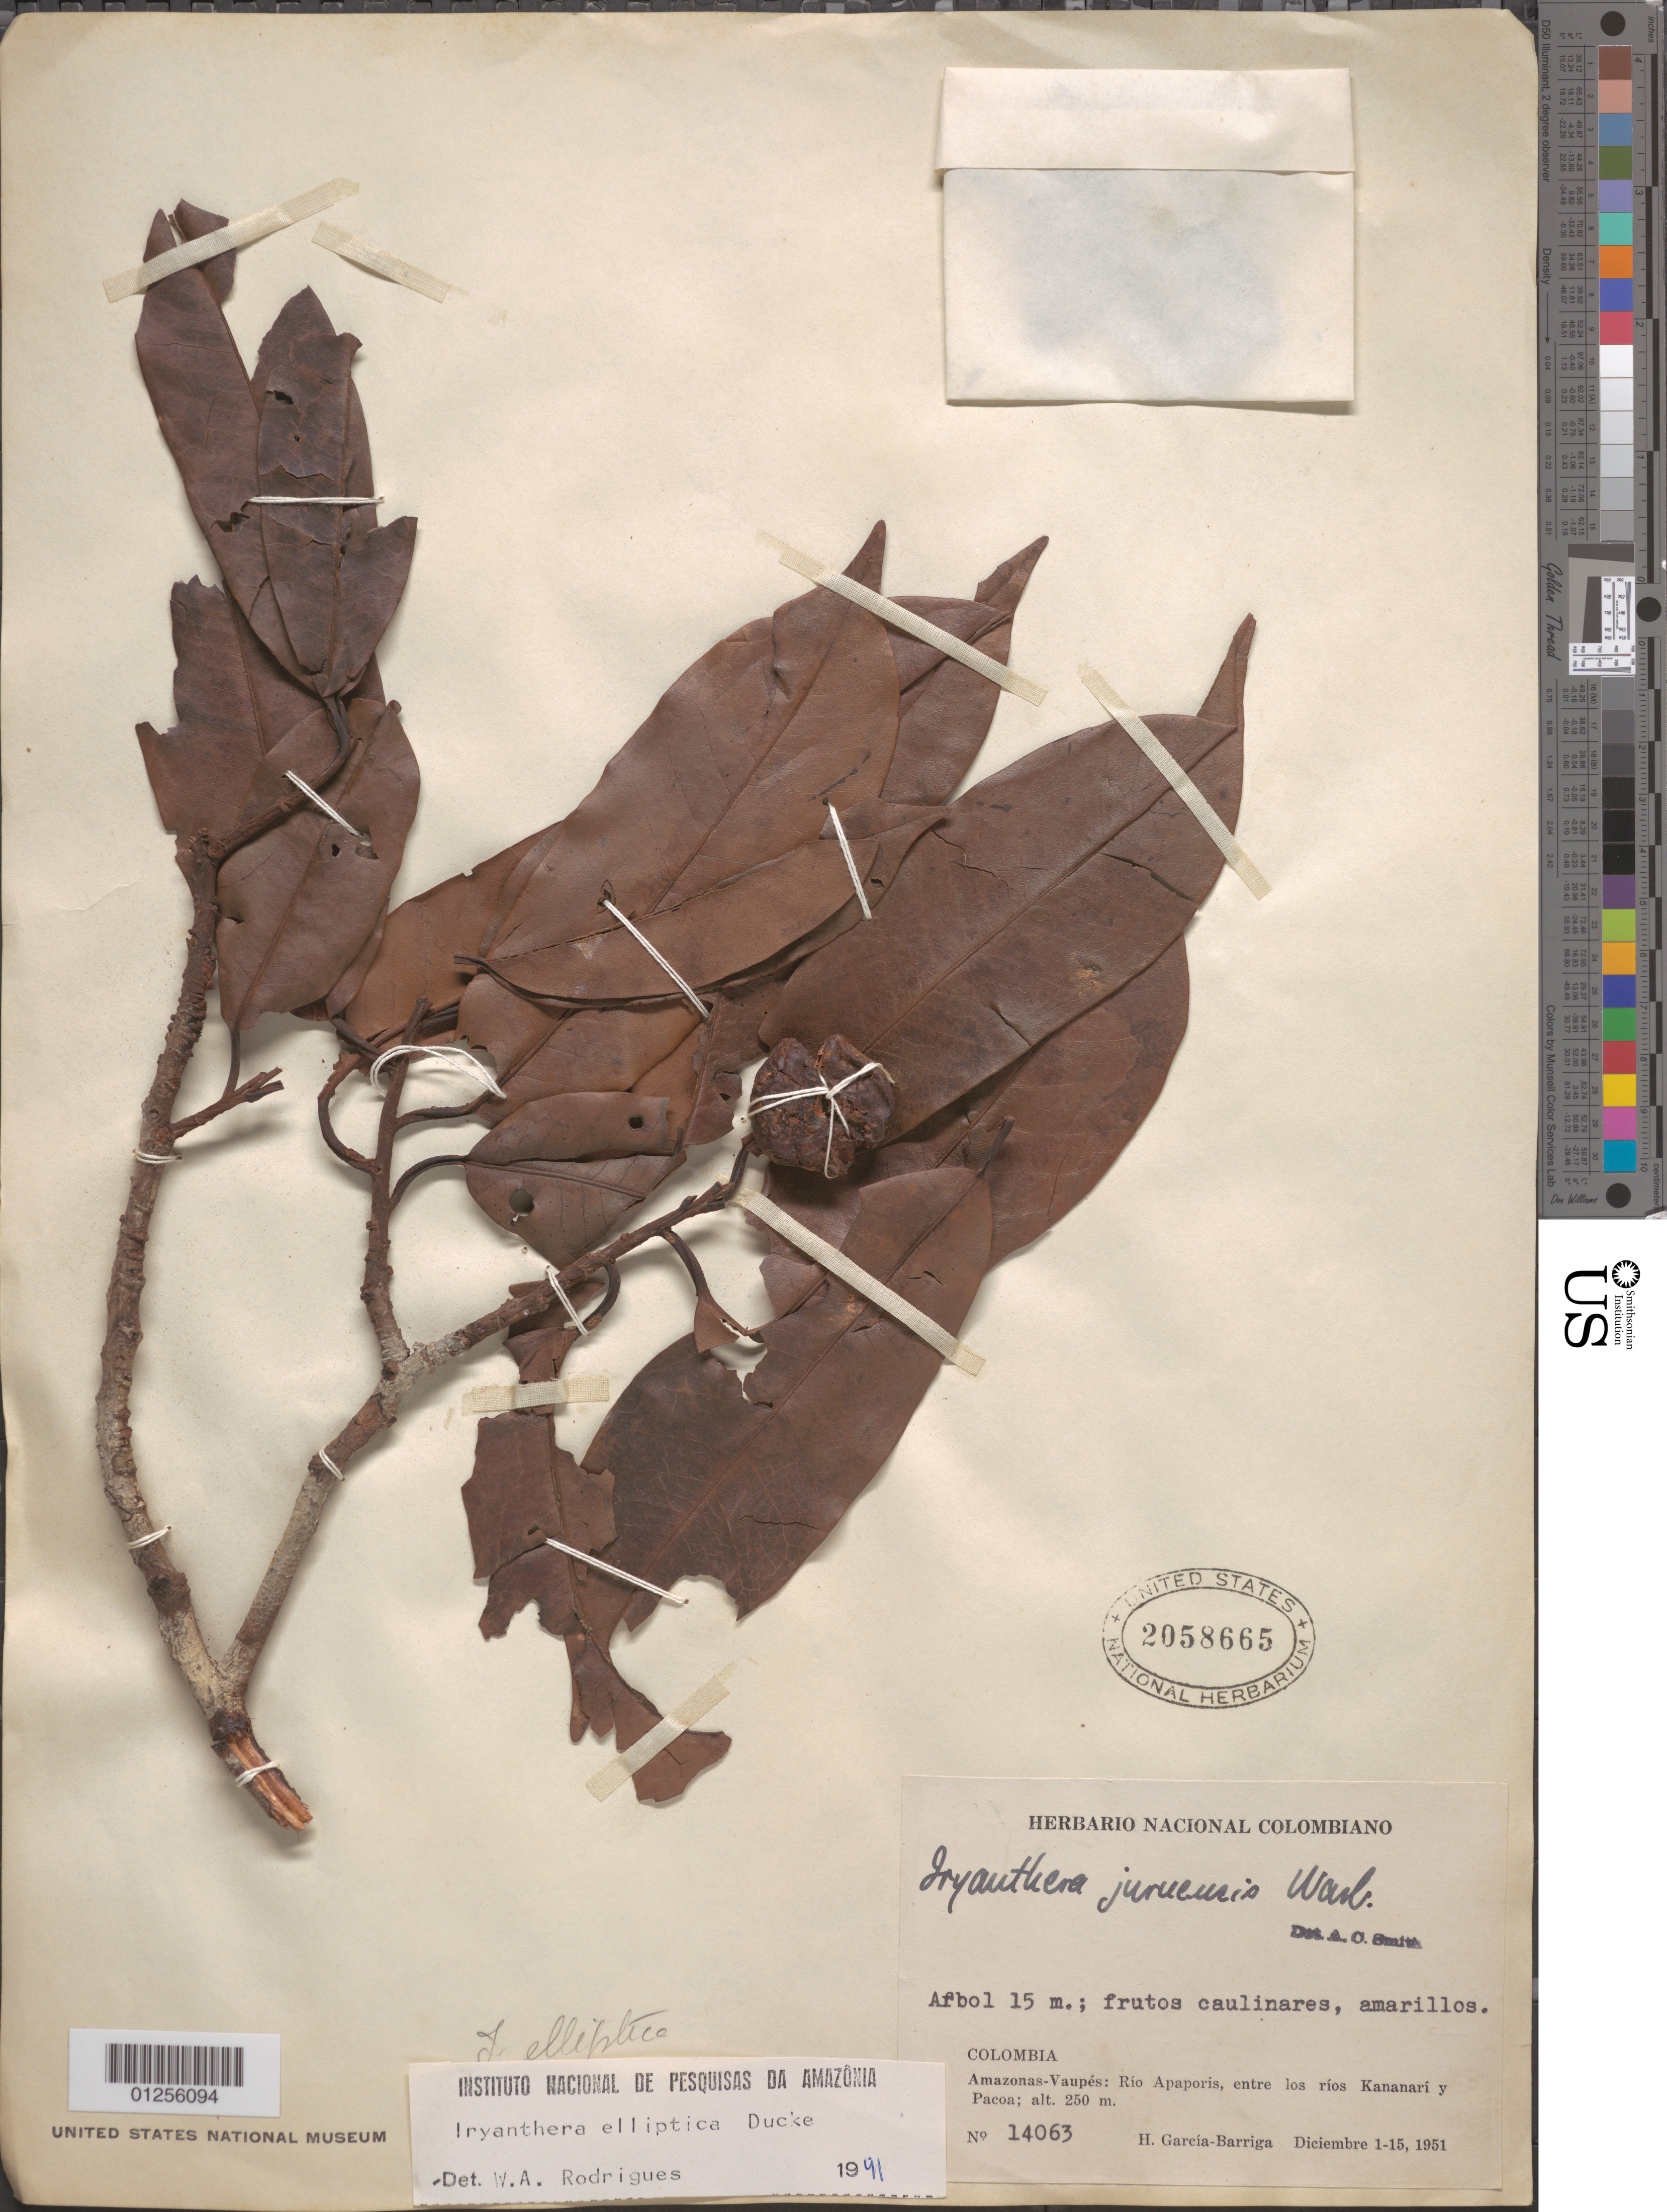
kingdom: Plantae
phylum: Tracheophyta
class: Magnoliopsida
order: Magnoliales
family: Myristicaceae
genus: Iryanthera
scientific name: Iryanthera elliptica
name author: Ducke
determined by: Rodrigues, W. A.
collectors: H. García Barriga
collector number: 14063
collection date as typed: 01 Dec 1951 to 15 Dec 1951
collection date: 1951-12-01/1951-12-15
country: Colombia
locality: Amazonas / Vaupes: Rio Apaporis, between the Rivers Kananari and Pacoa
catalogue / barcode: US 2058665